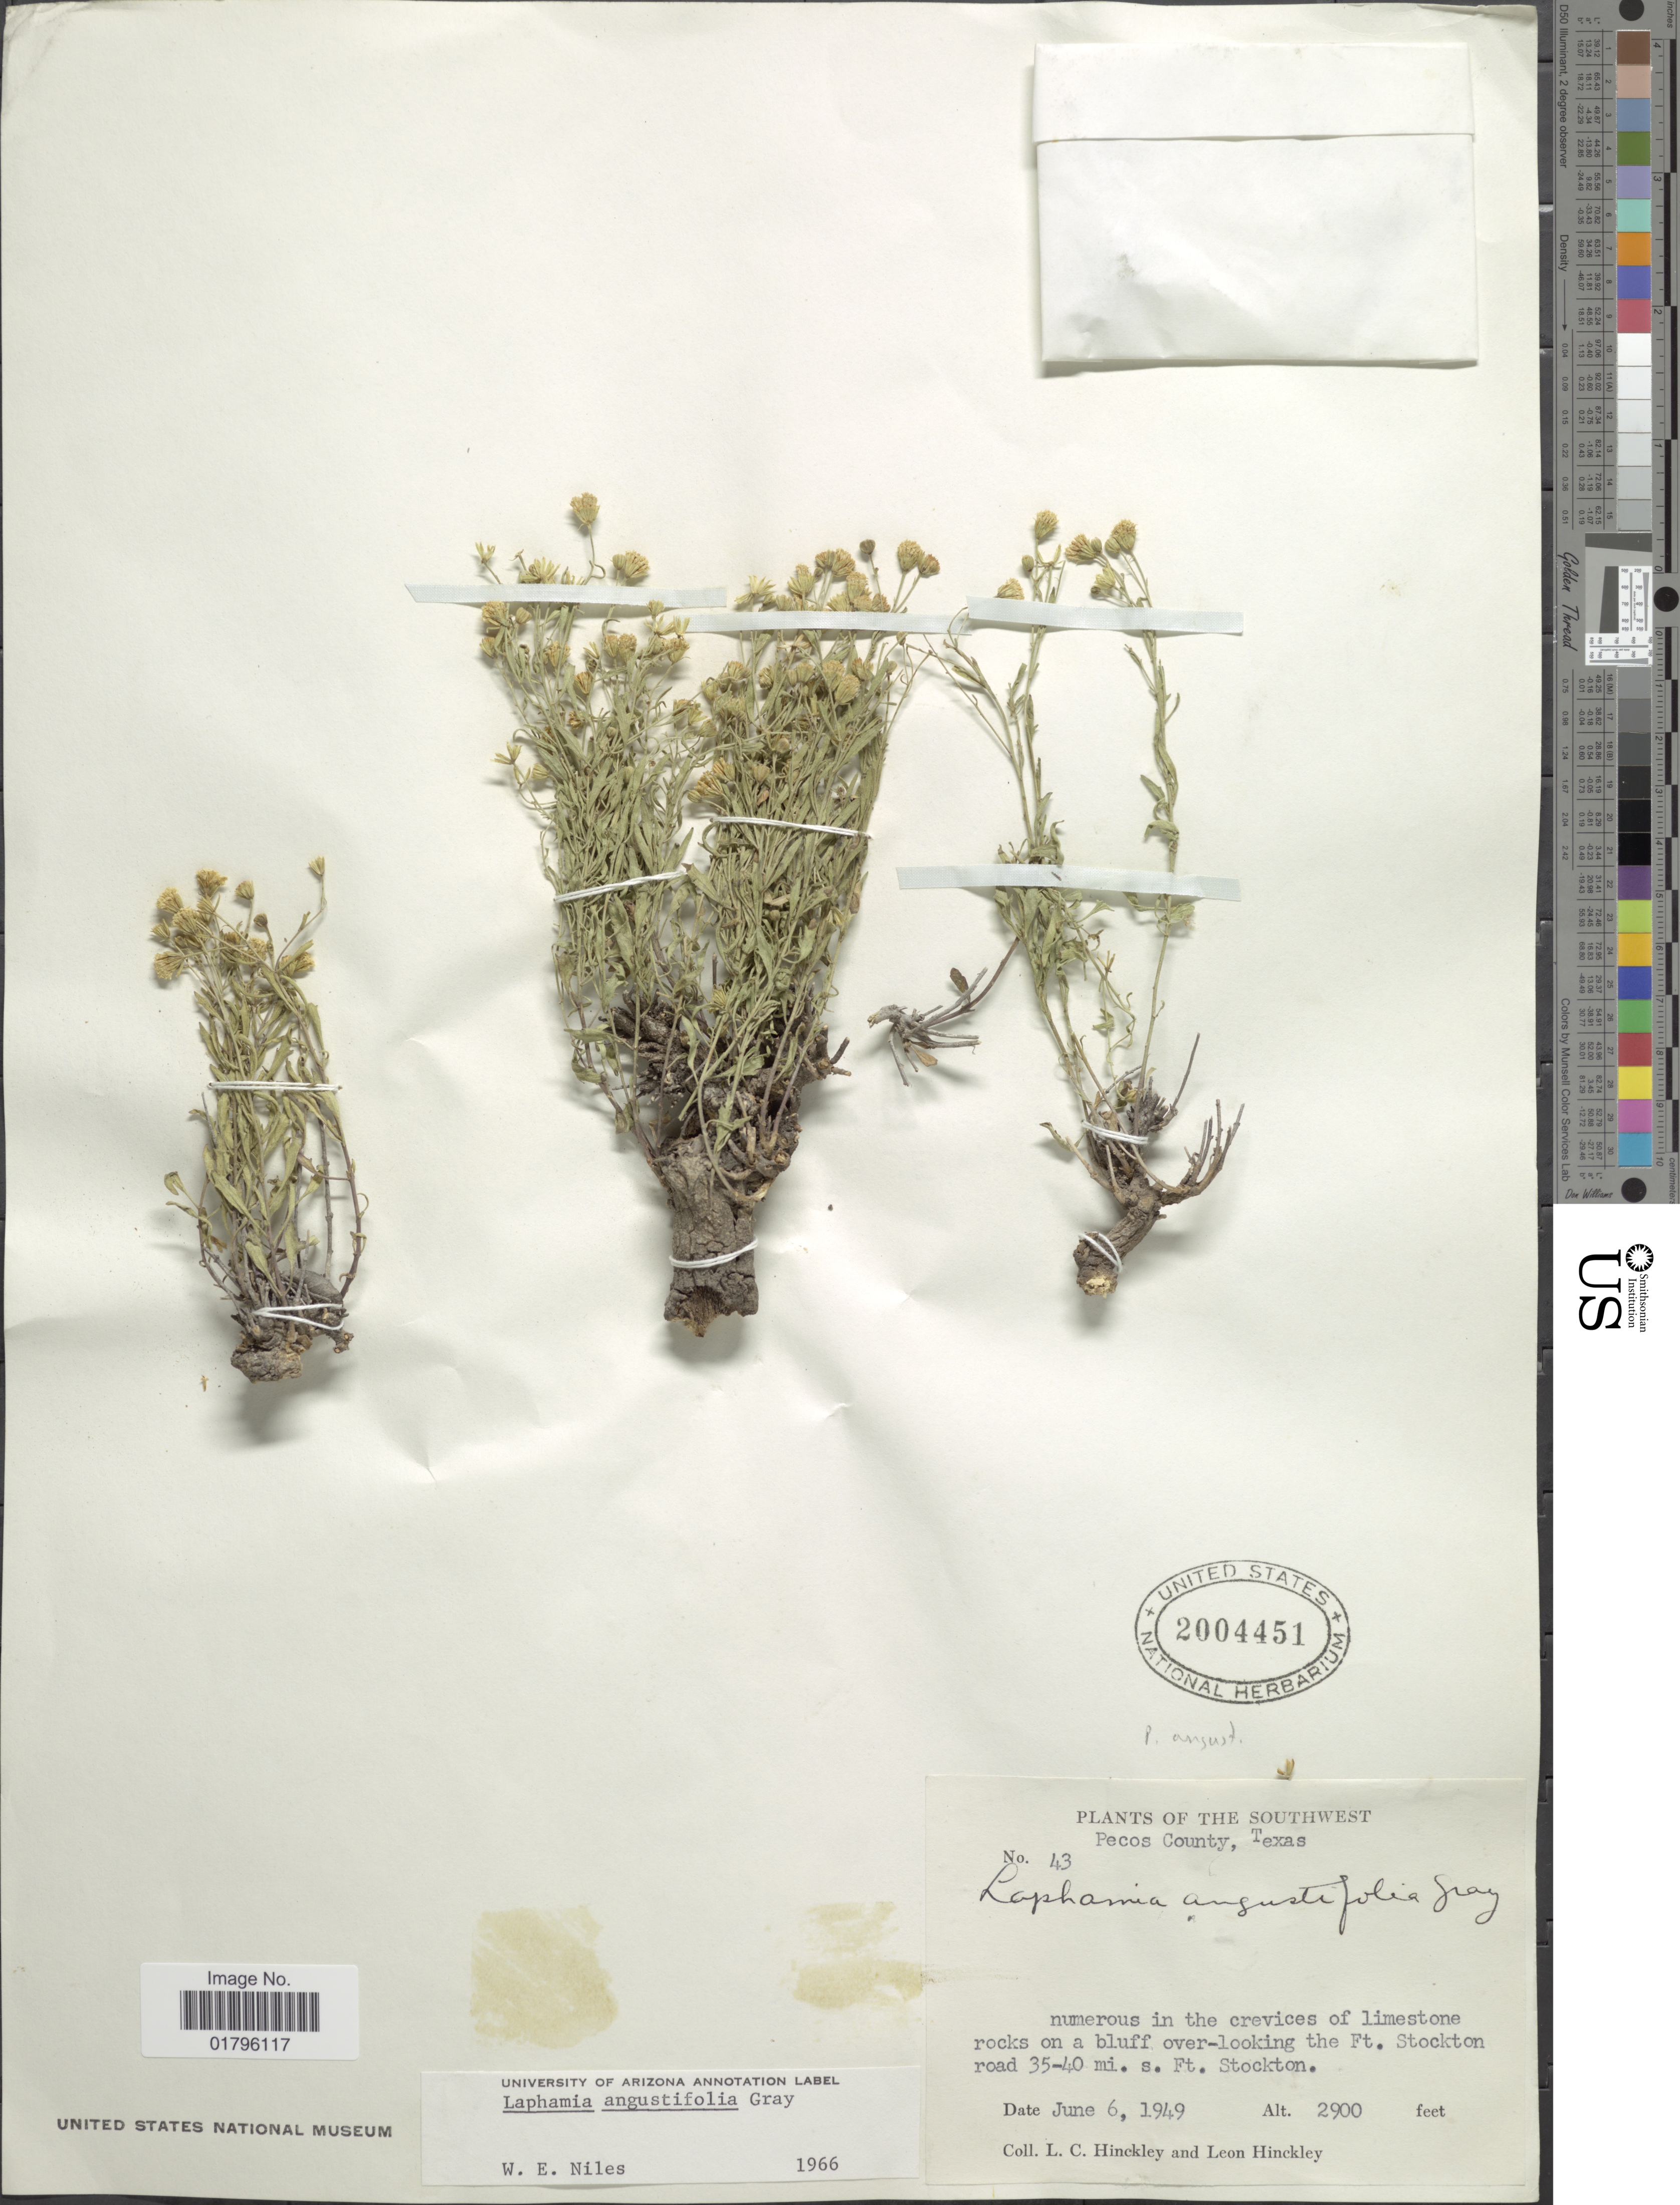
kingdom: Plantae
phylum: Tracheophyta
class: Magnoliopsida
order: Asterales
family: Asteraceae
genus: Perityle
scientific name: Perityle angustifolia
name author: (A. Gray) Shinners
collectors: L. Hinckley & L. Hinckley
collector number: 43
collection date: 1949-06-06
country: United States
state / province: Texas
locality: Southwest. Pecos County. over-looking the Ft. Stockton road 35-40 mi. s. Ft. Stockton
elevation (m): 884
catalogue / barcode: US 2004451